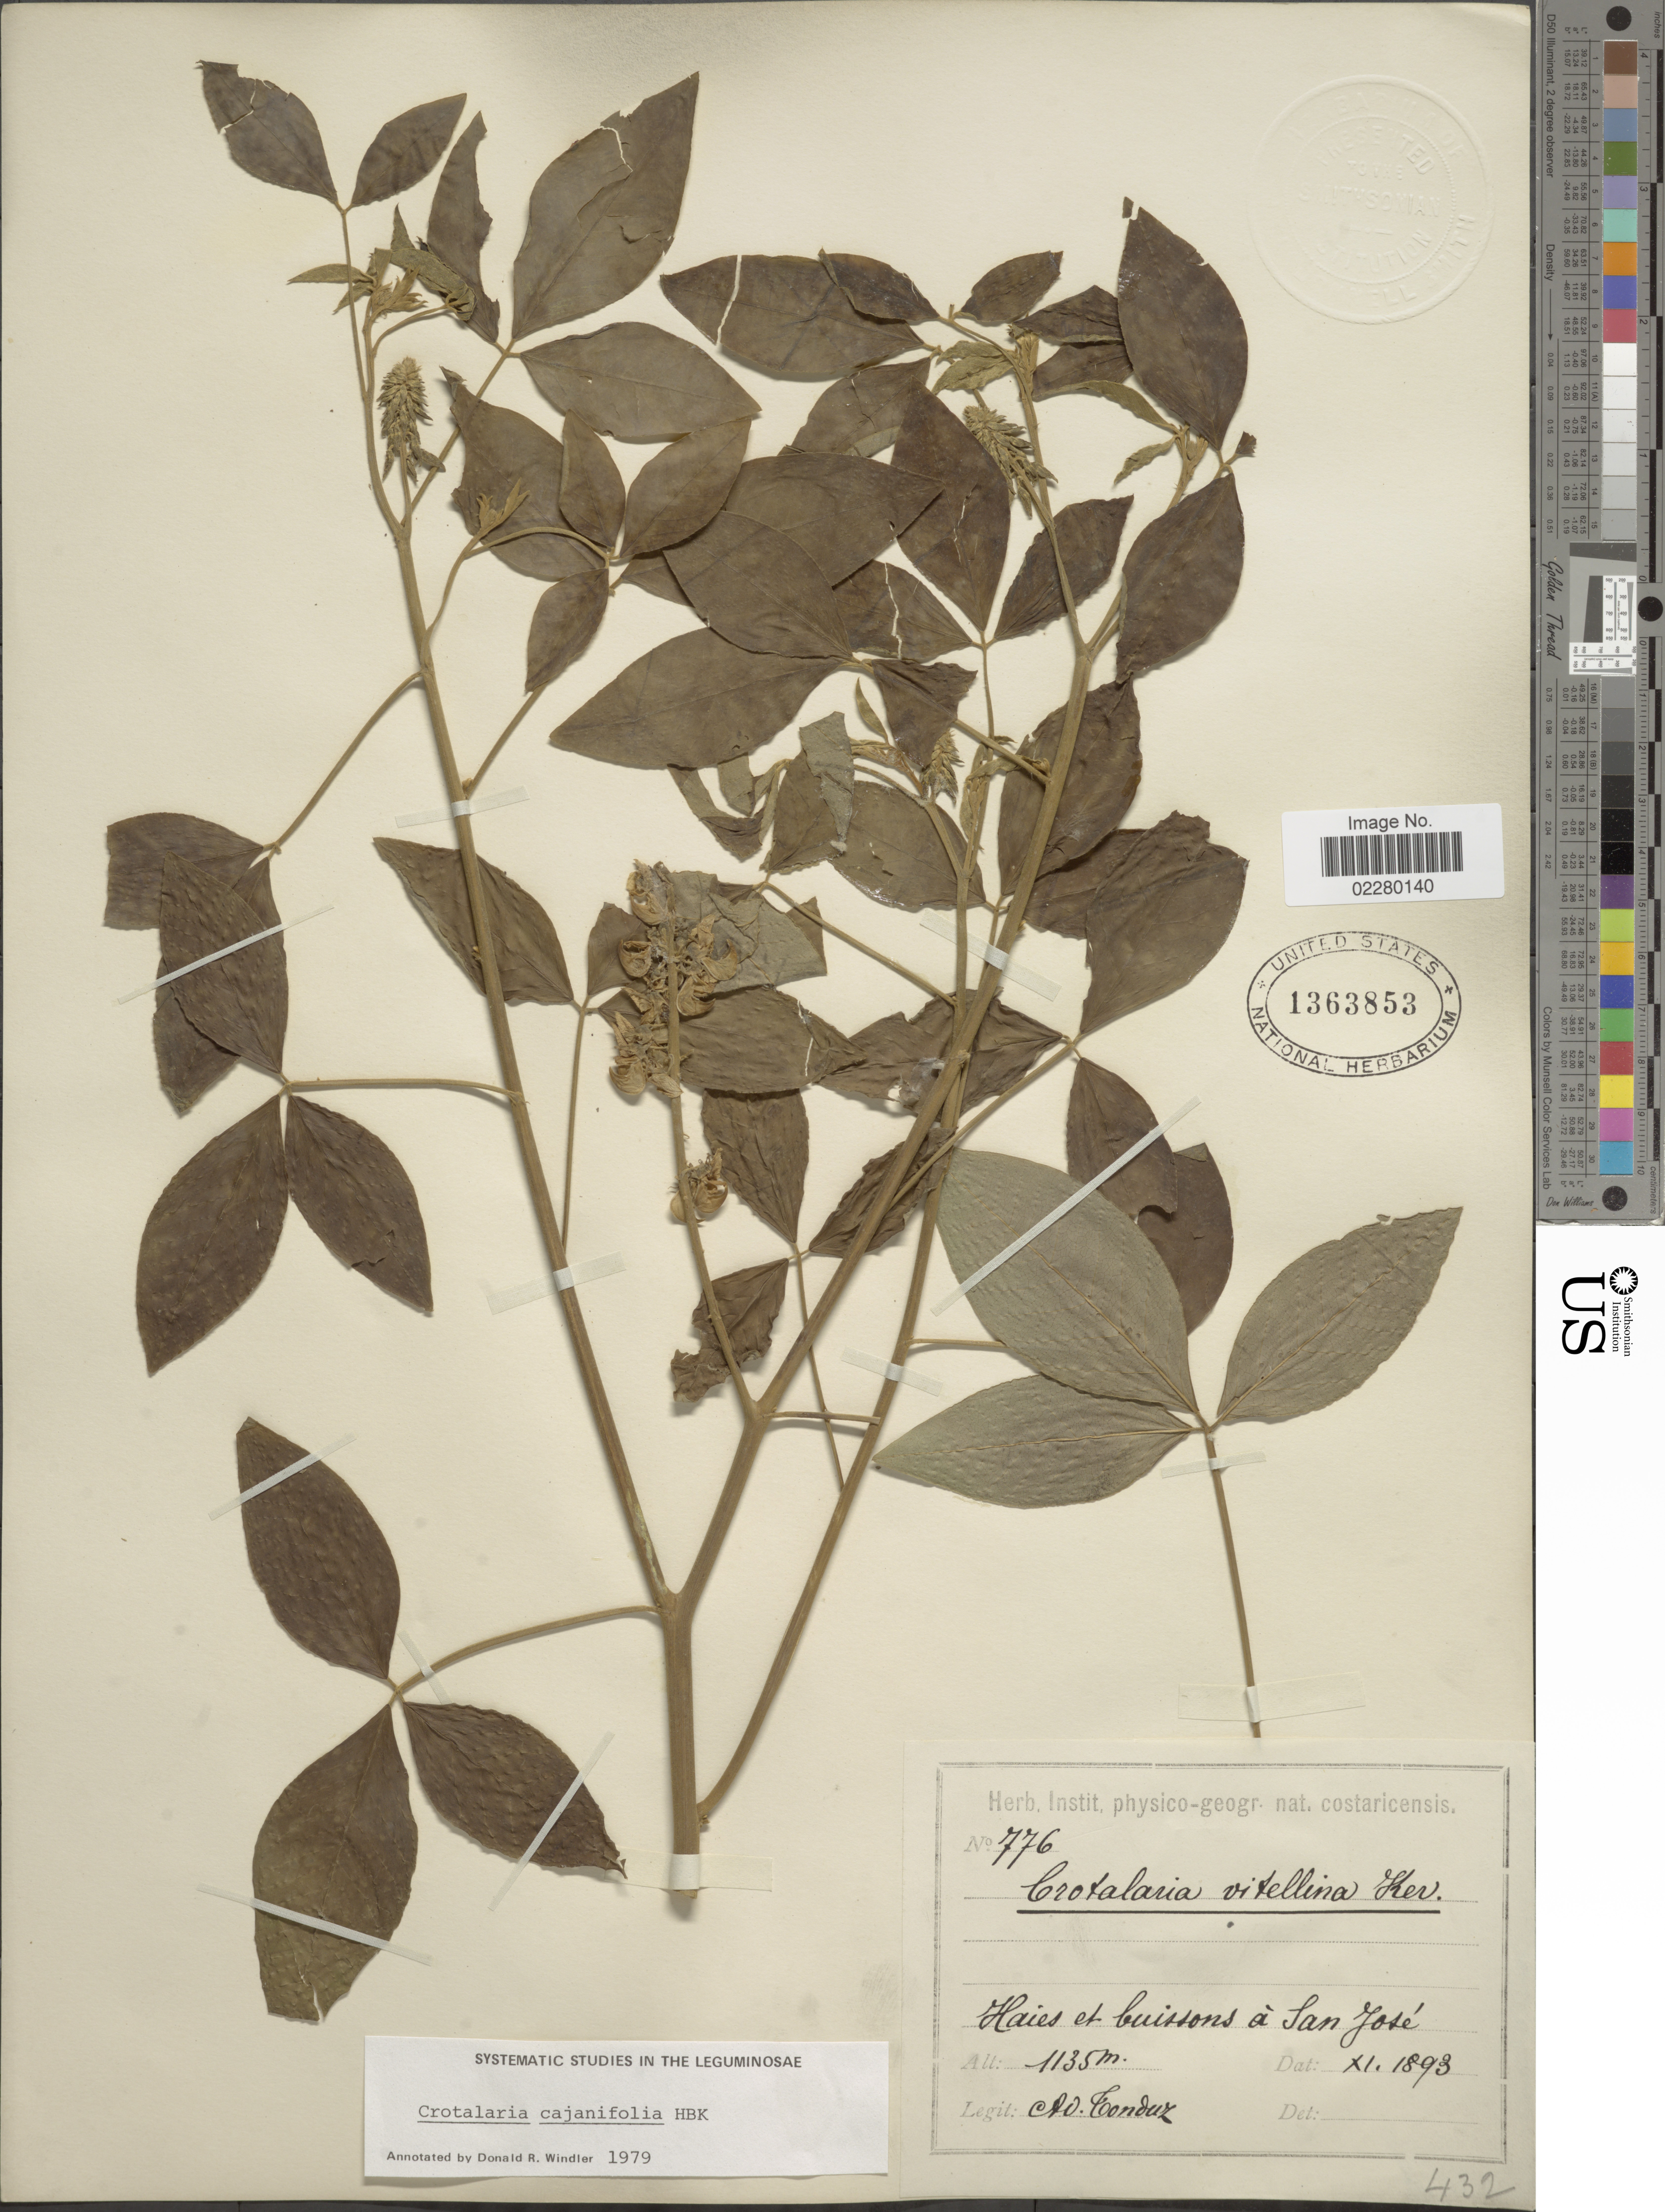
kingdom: Plantae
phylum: Tracheophyta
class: Magnoliopsida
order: Fabales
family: Fabaceae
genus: Crotalaria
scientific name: Crotalaria cajanifolia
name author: Kunth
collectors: A. Tonduz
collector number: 776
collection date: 1893-11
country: Costa Rica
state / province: San José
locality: Haies et buissons à San José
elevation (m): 1135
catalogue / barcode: US 1363853